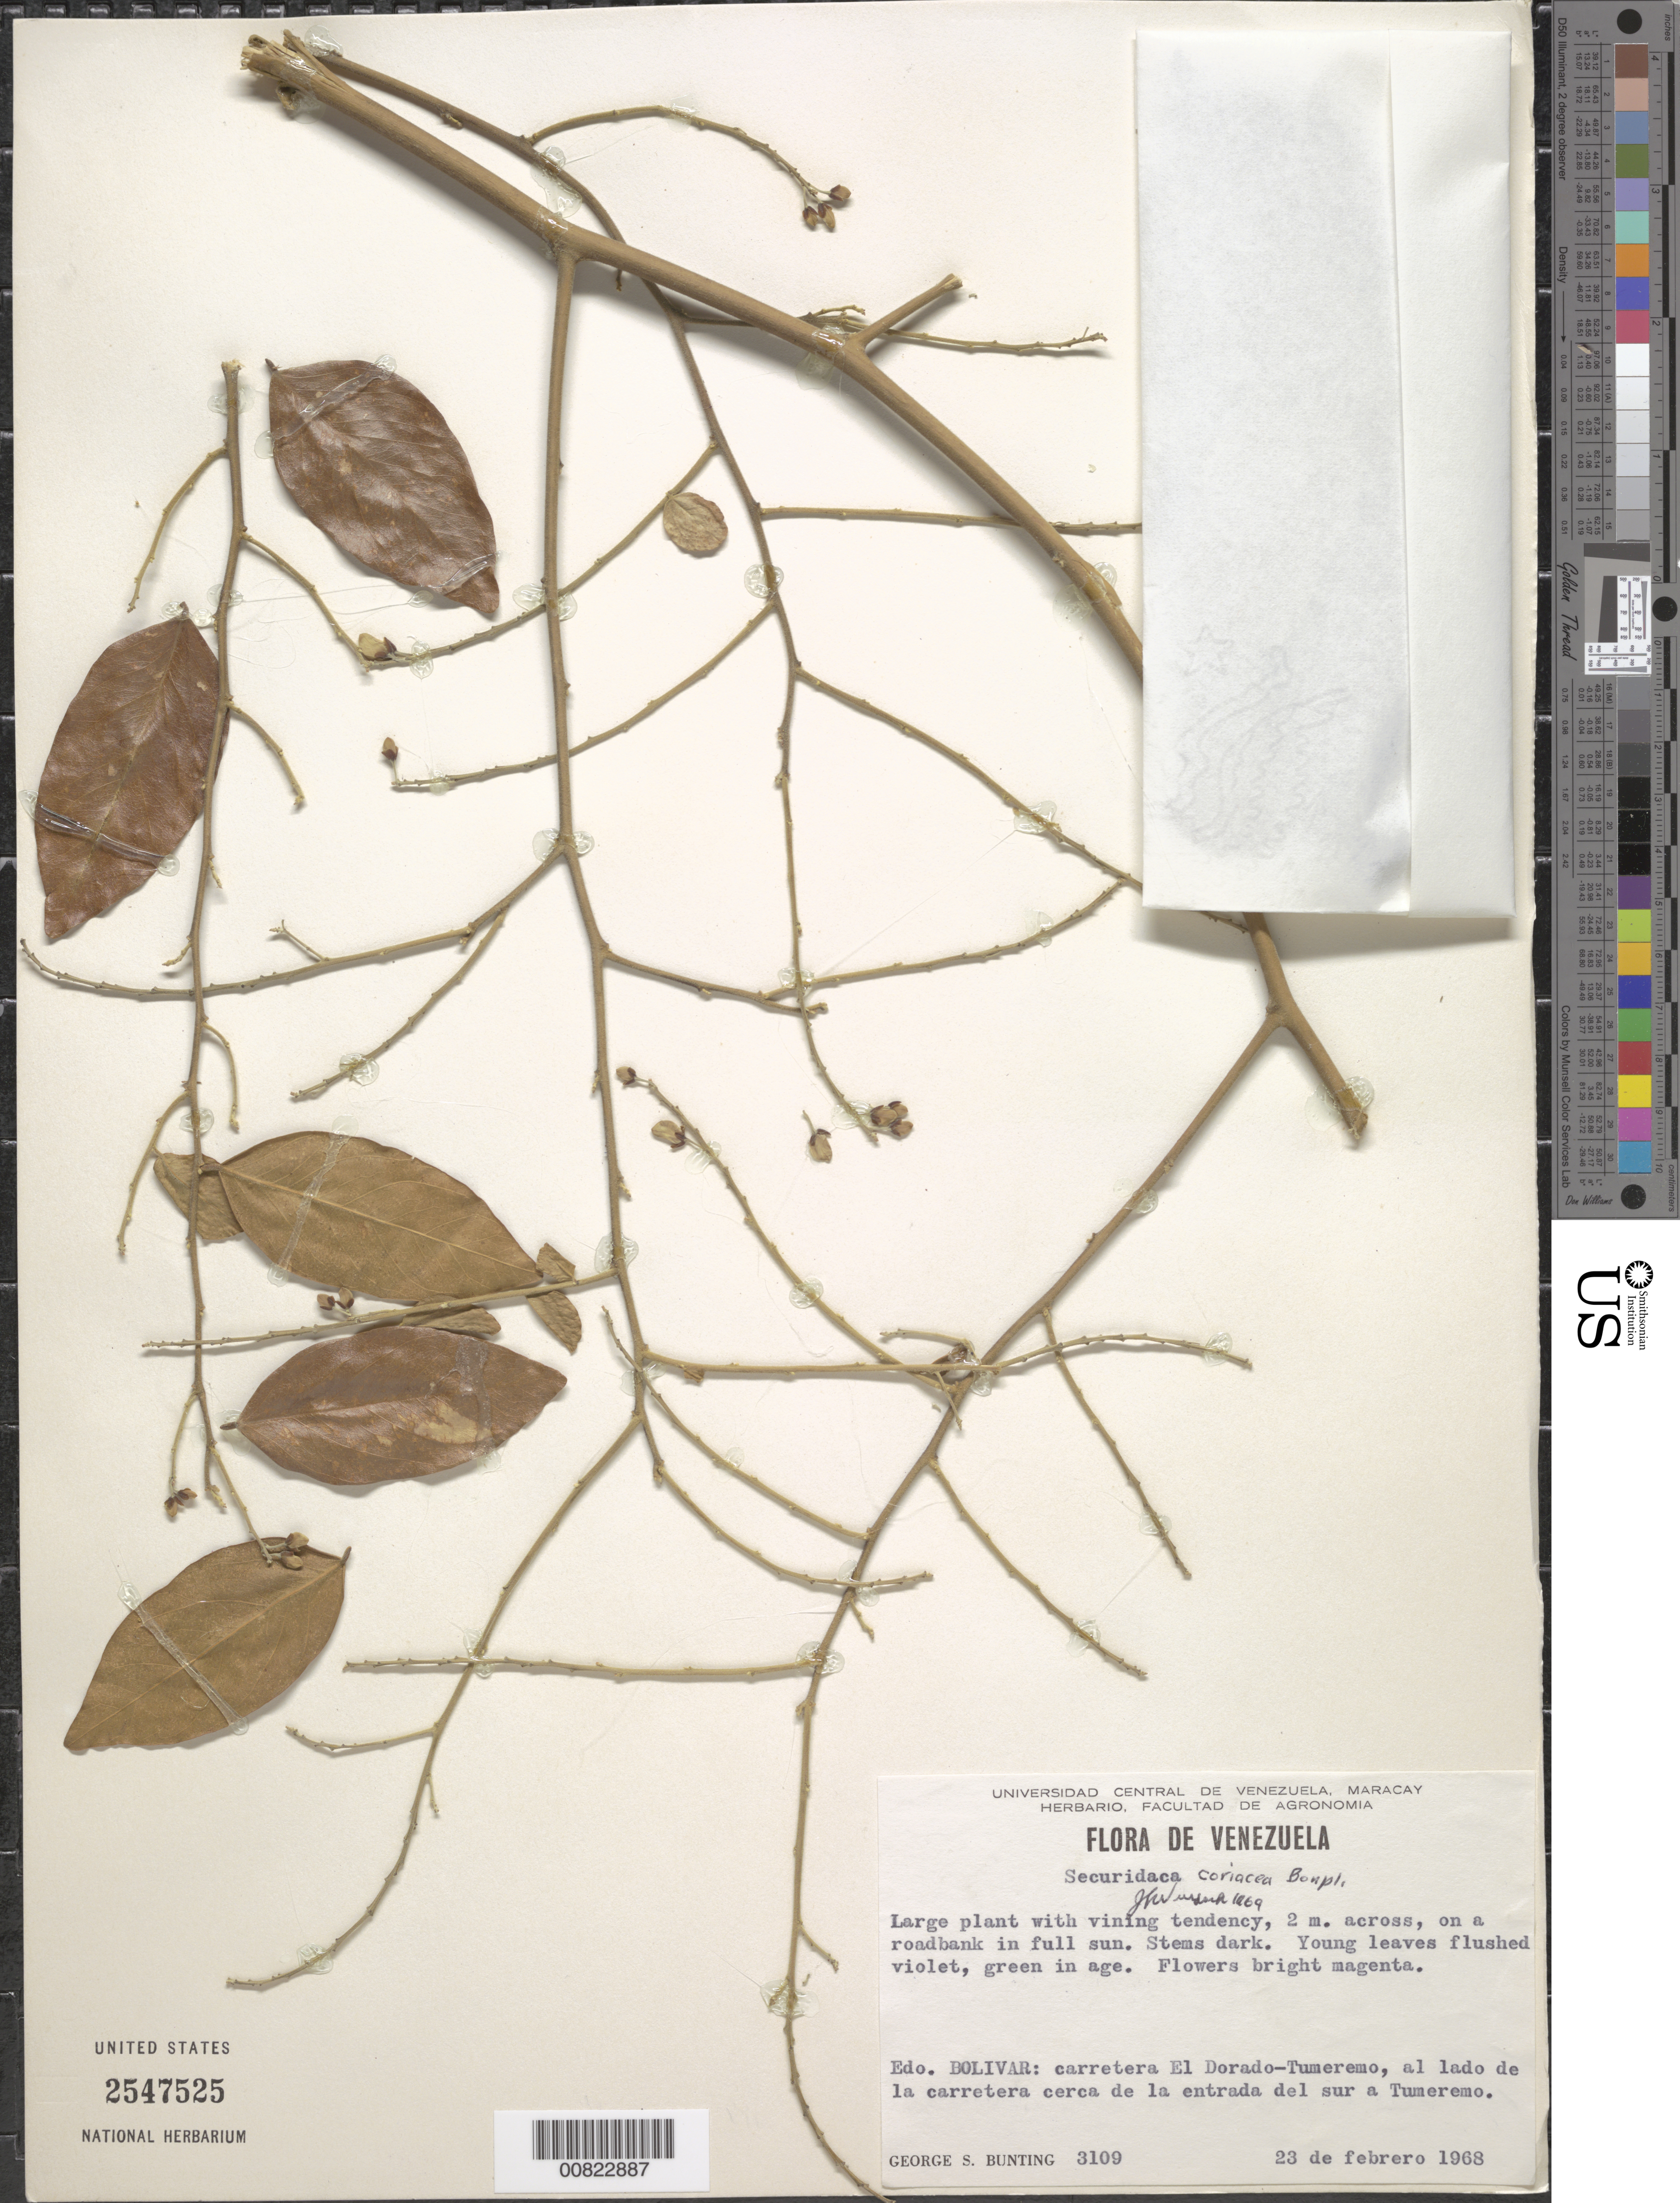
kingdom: Plantae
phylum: Tracheophyta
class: Magnoliopsida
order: Fabales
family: Polygalaceae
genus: Securidaca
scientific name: Securidaca coriacea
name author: Bonpl. ex Steud.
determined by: Wurdack, John J., (US), US (UNITED STATES)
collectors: G. S. Bunting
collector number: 3109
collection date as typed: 23-Feb-68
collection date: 1968-02-23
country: Venezuela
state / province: Bolívar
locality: El Dorado-Tumeremo road, S of Tumeremo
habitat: Roadbank in full sun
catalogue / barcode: US 2547525